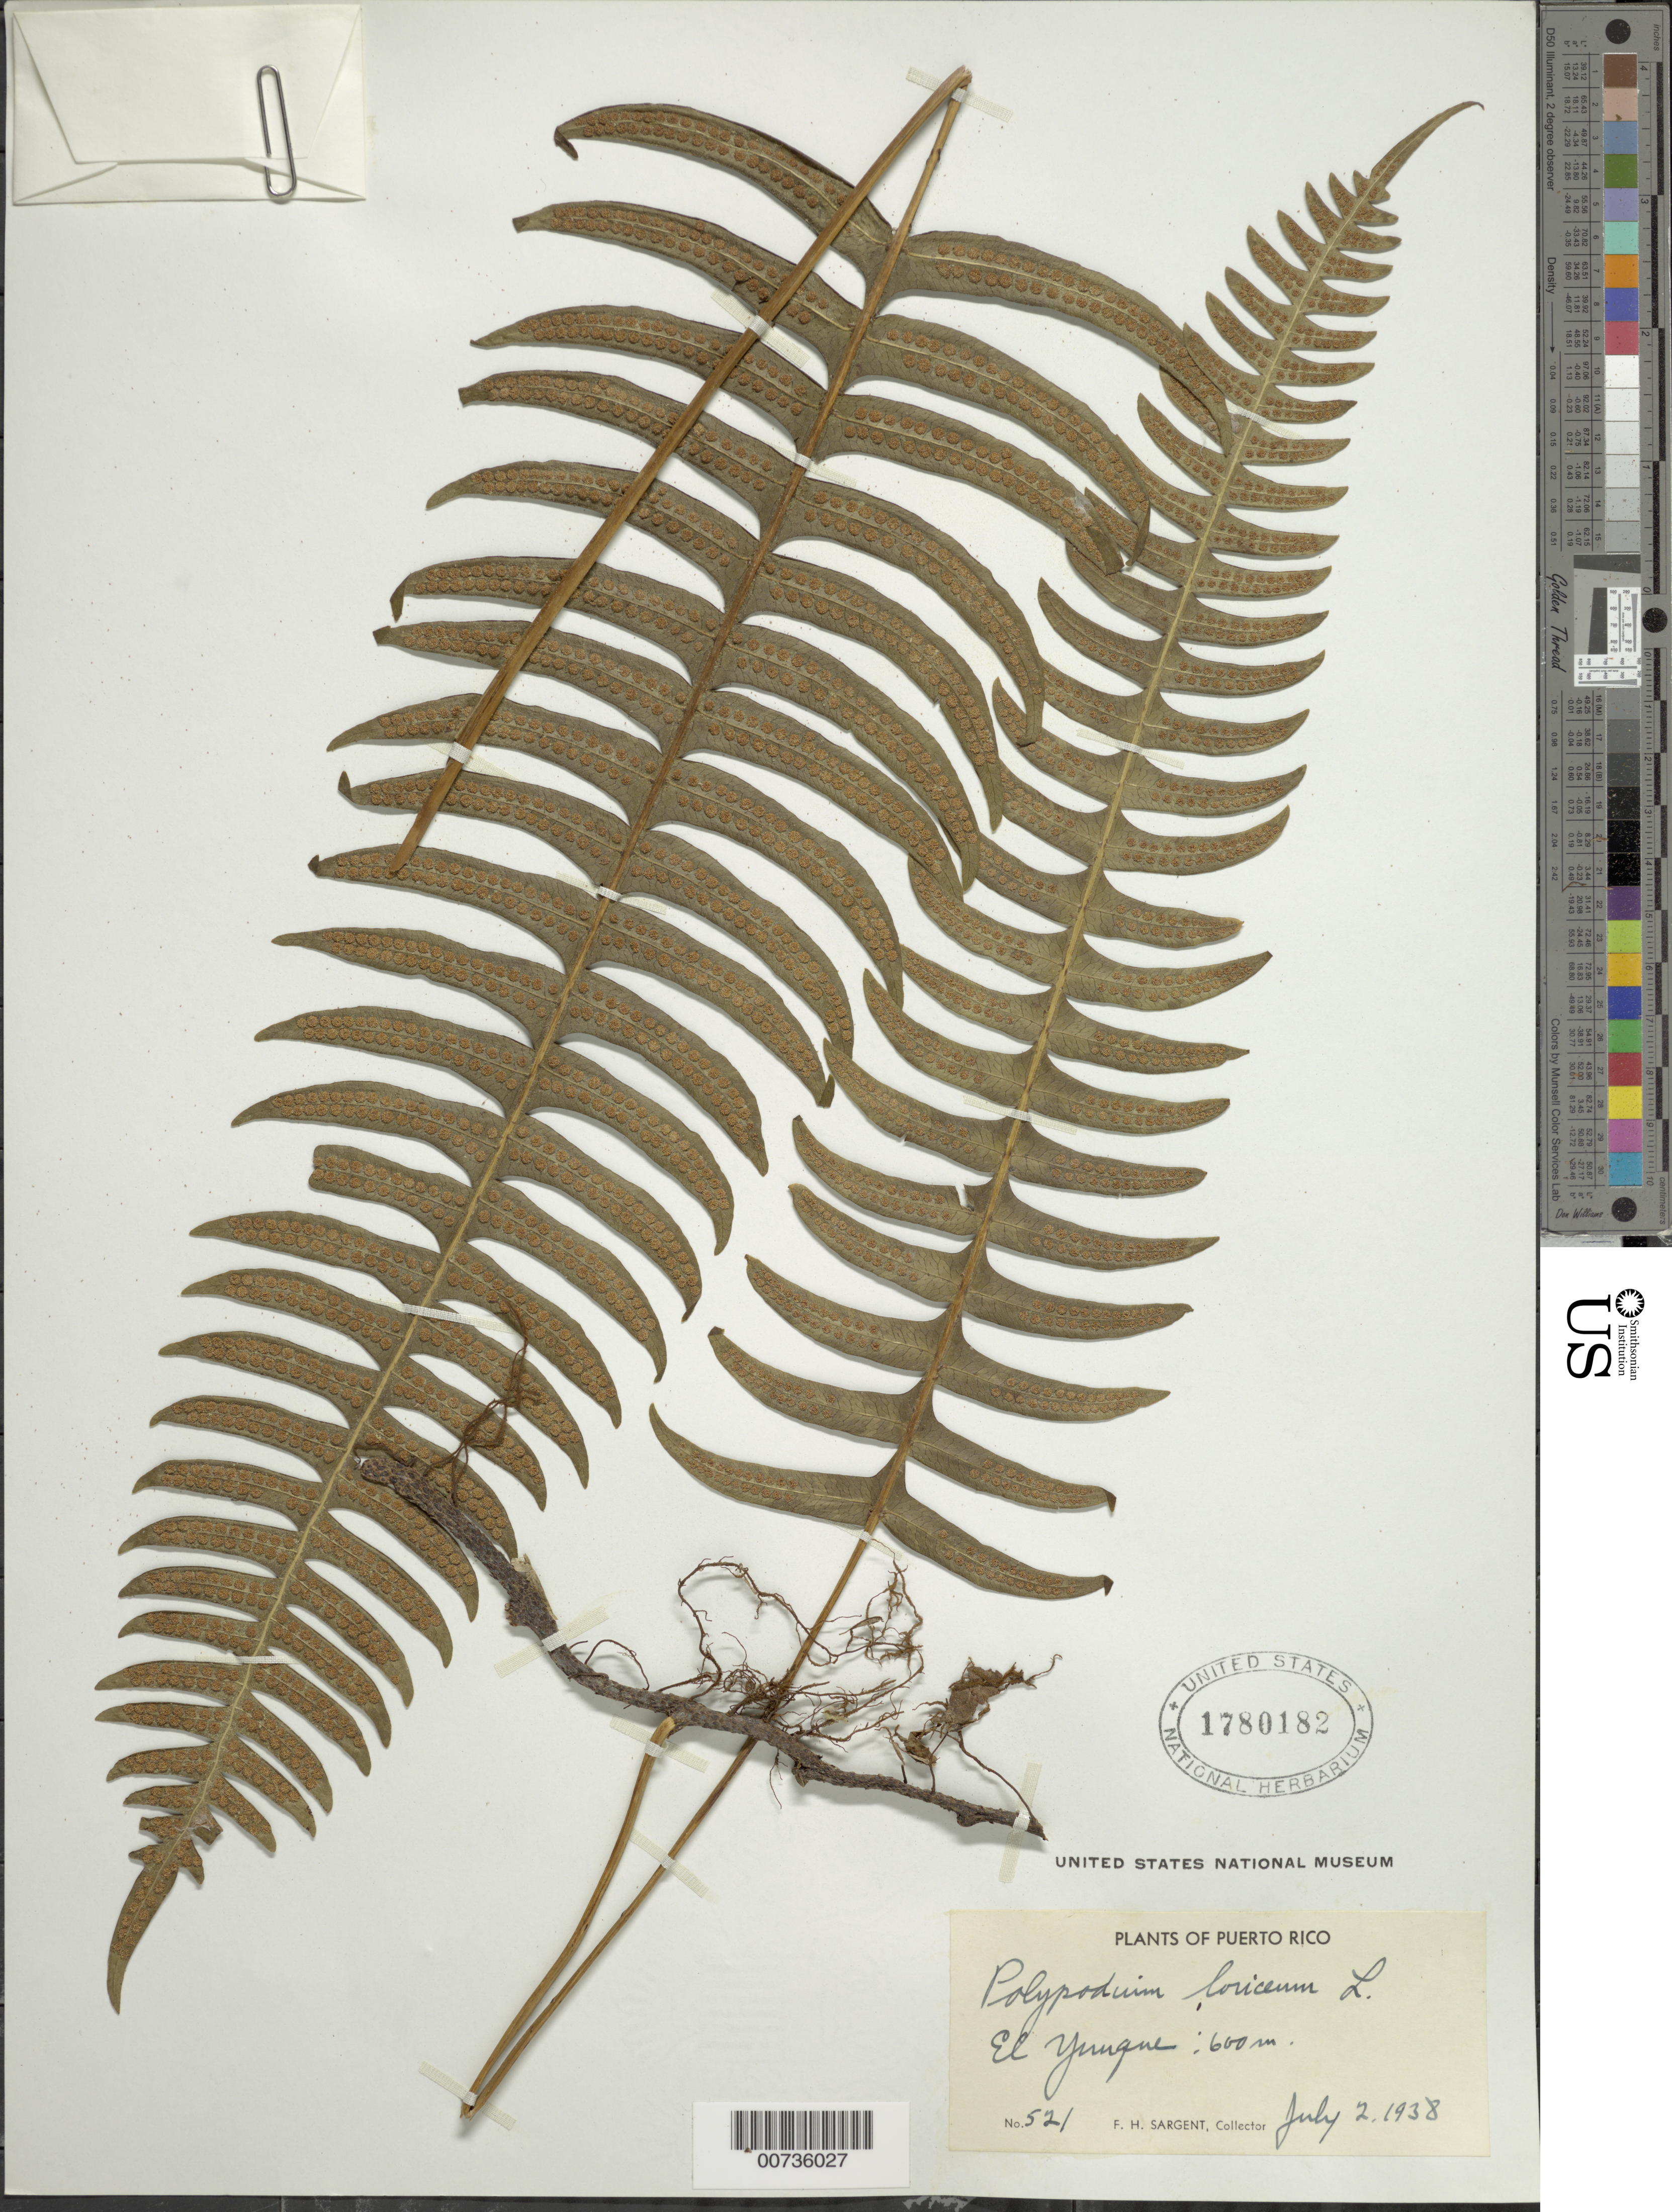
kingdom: Plantae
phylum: Tracheophyta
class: Polypodiopsida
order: Polypodiales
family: Polypodiaceae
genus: Serpocaulon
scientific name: Serpocaulon loriceum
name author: (L.) A.R. Sm.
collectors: F. H. Sargent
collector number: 521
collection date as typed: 02 Jul 1938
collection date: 1938-07-02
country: Puerto Rico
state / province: Río Grande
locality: El Yunque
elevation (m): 600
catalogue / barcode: US 1780182